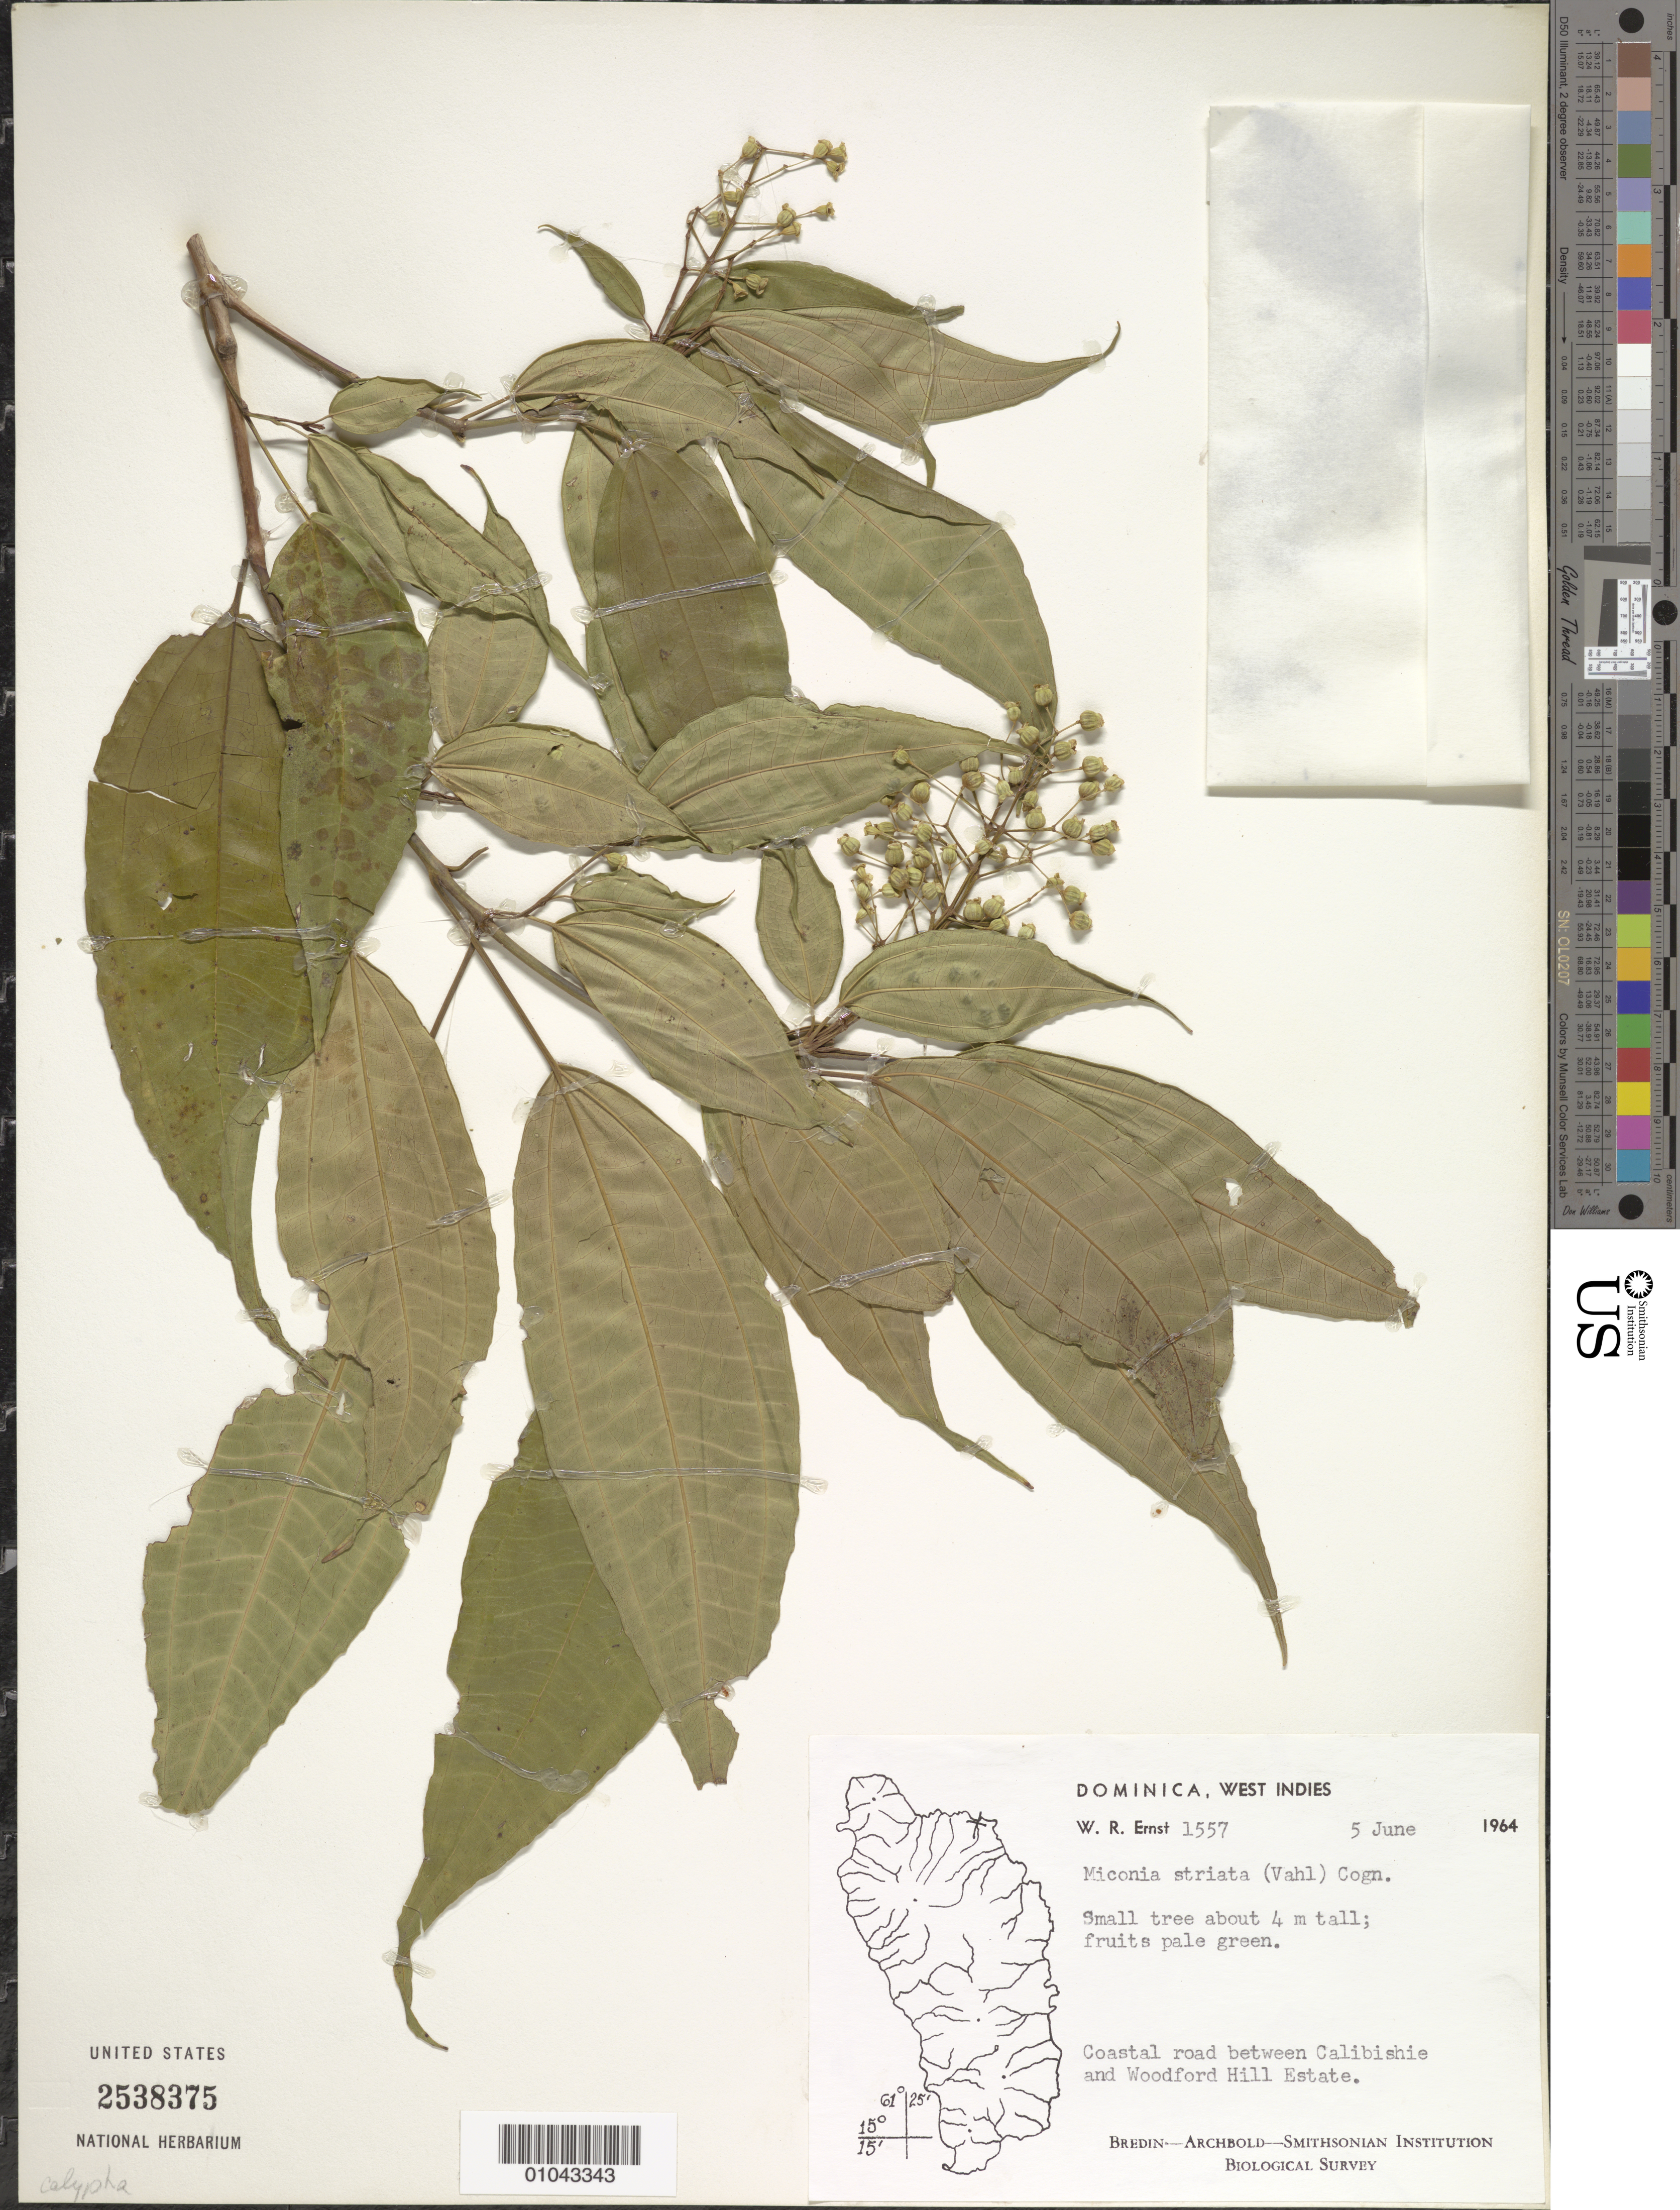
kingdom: Plantae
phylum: Tracheophyta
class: Magnoliopsida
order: Myrtales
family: Melastomataceae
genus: Miconia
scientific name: Miconia striata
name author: (Vahl) Cogn.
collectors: W. R. Ernst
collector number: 1557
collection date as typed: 05 Jun 1964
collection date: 1964-06-05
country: Dominica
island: Dominica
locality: Between Calibishie and Woodford Hill Estate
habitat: Coastal road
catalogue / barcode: US 2538375